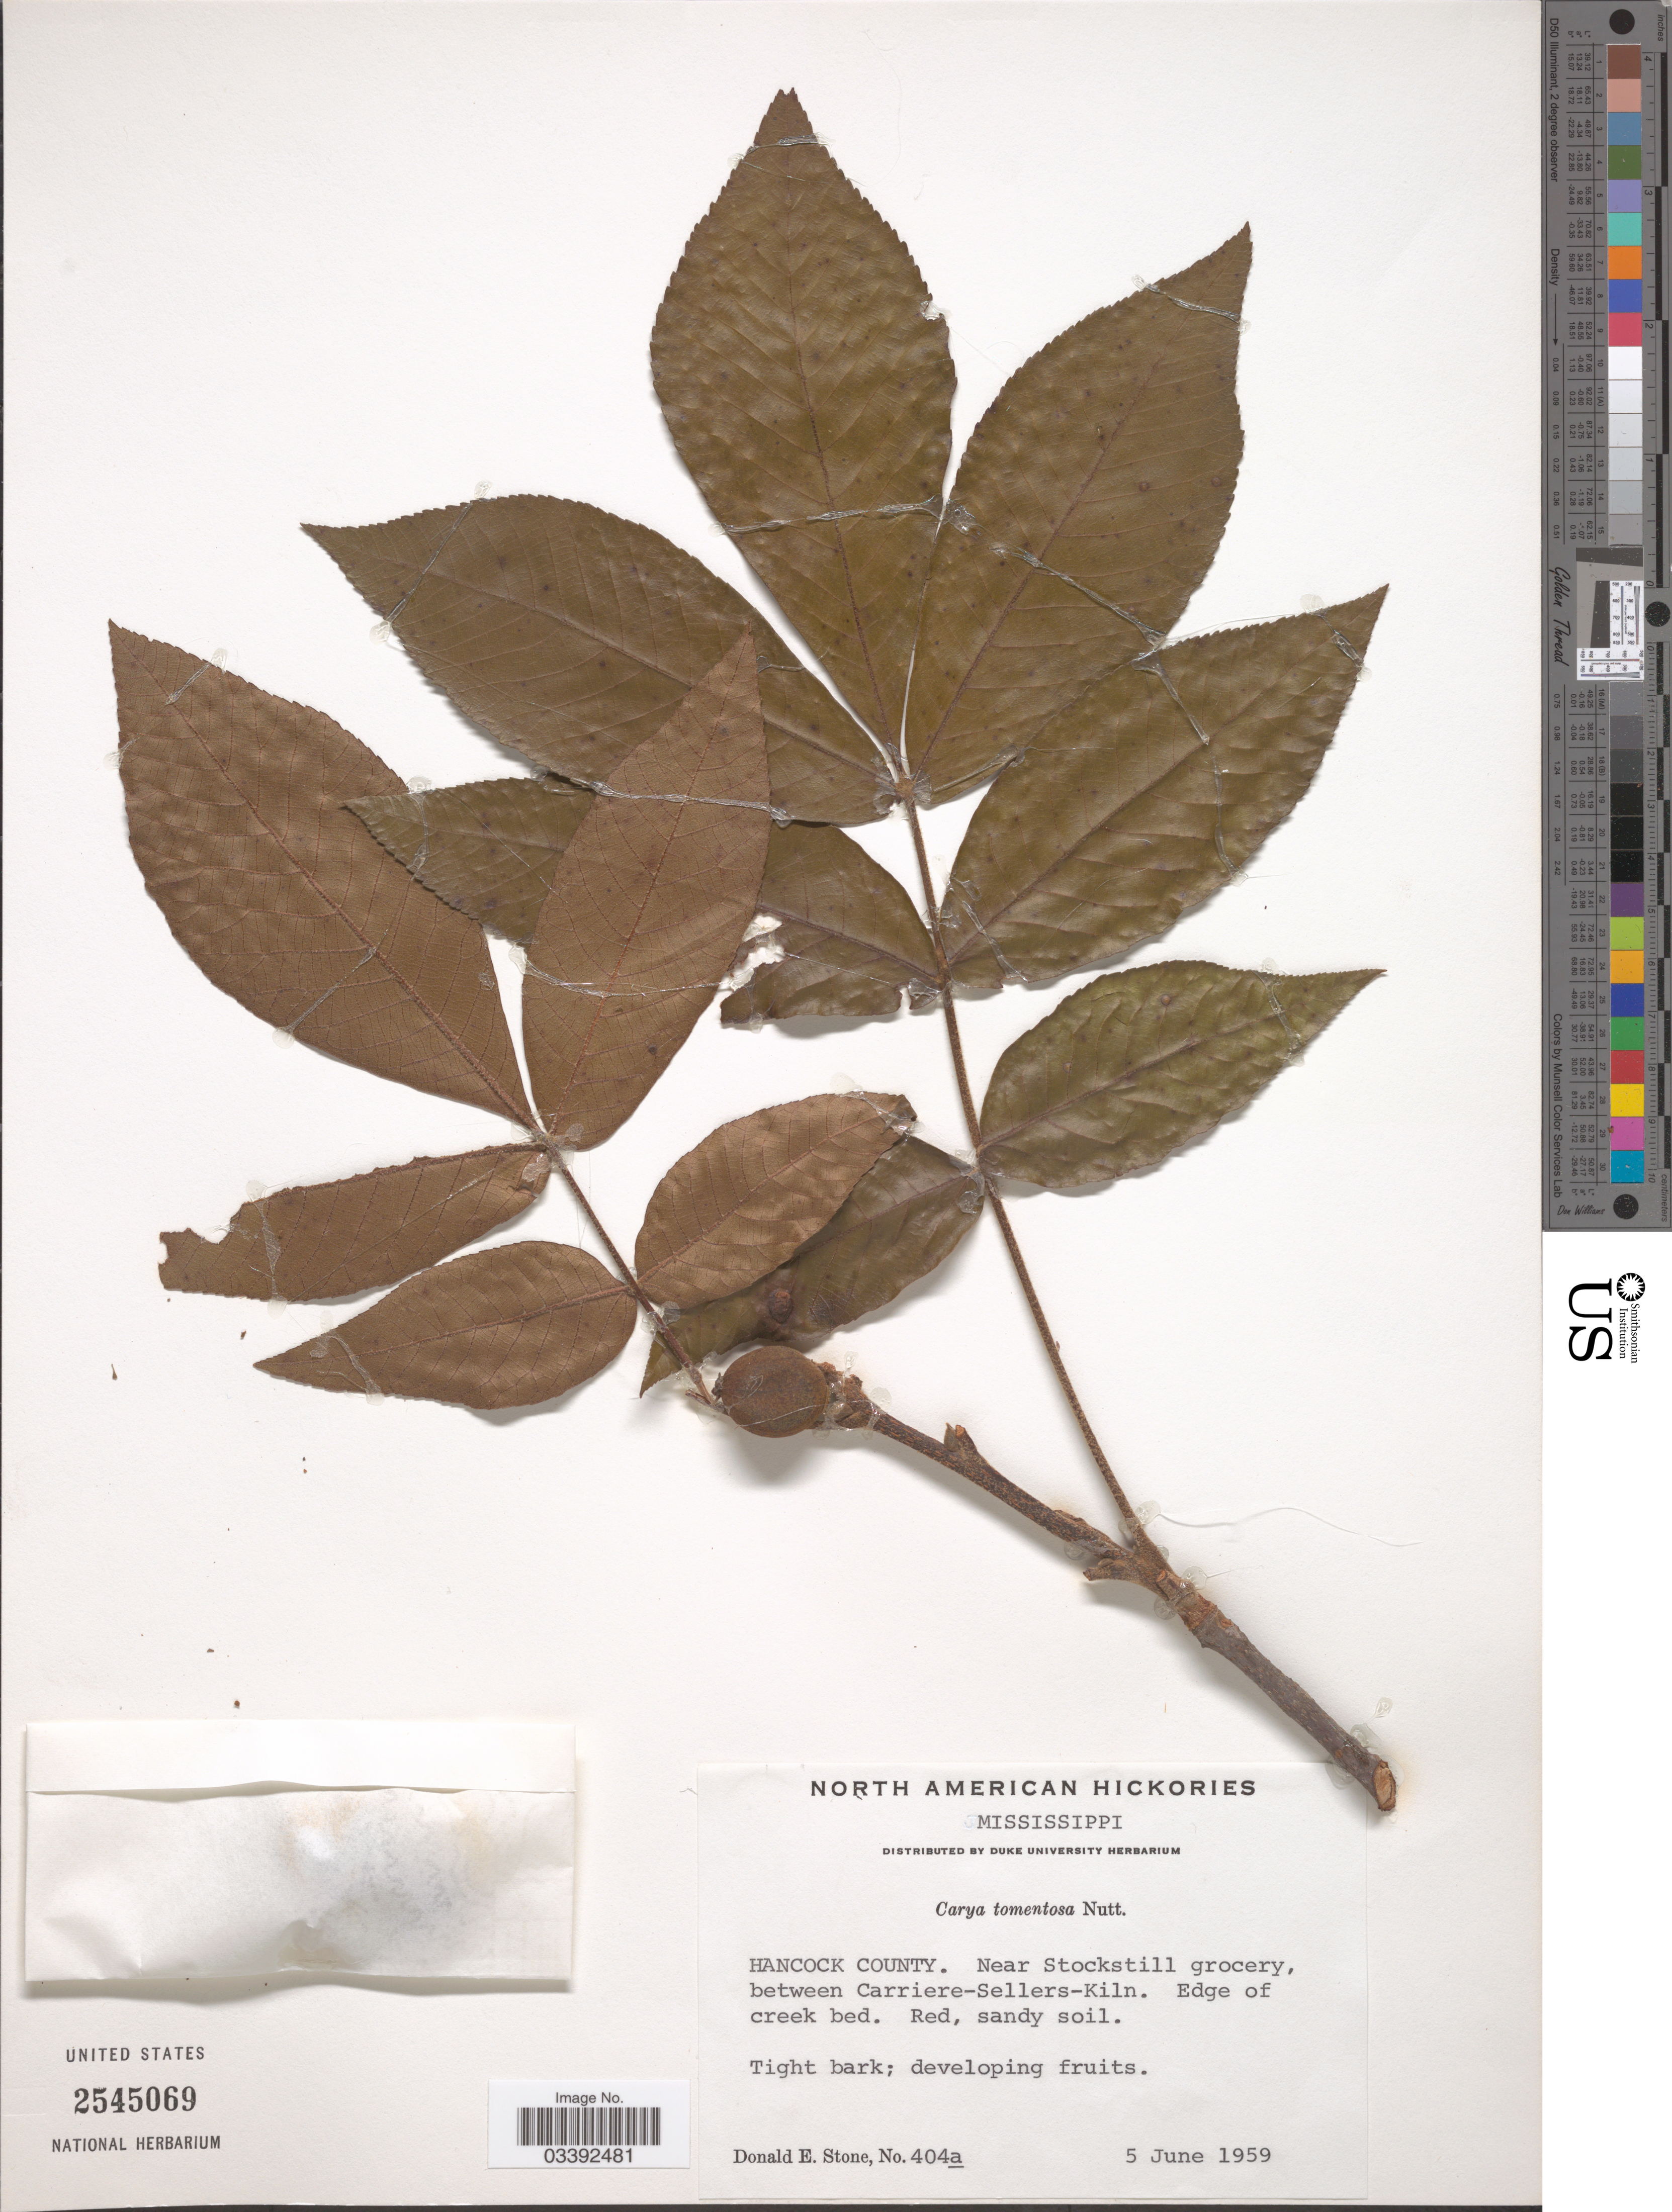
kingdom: Plantae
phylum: Tracheophyta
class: Magnoliopsida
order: Fagales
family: Juglandaceae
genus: Carya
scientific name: Carya tomentosa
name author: (Lam.) Nutt.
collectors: D. E. Stone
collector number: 404a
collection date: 1959-06-05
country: United States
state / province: Mississippi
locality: Hancock County. Near Stockstill grocery, between Carriere-Sellers-Kiln. Edge of creek bed.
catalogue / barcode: US 2545069